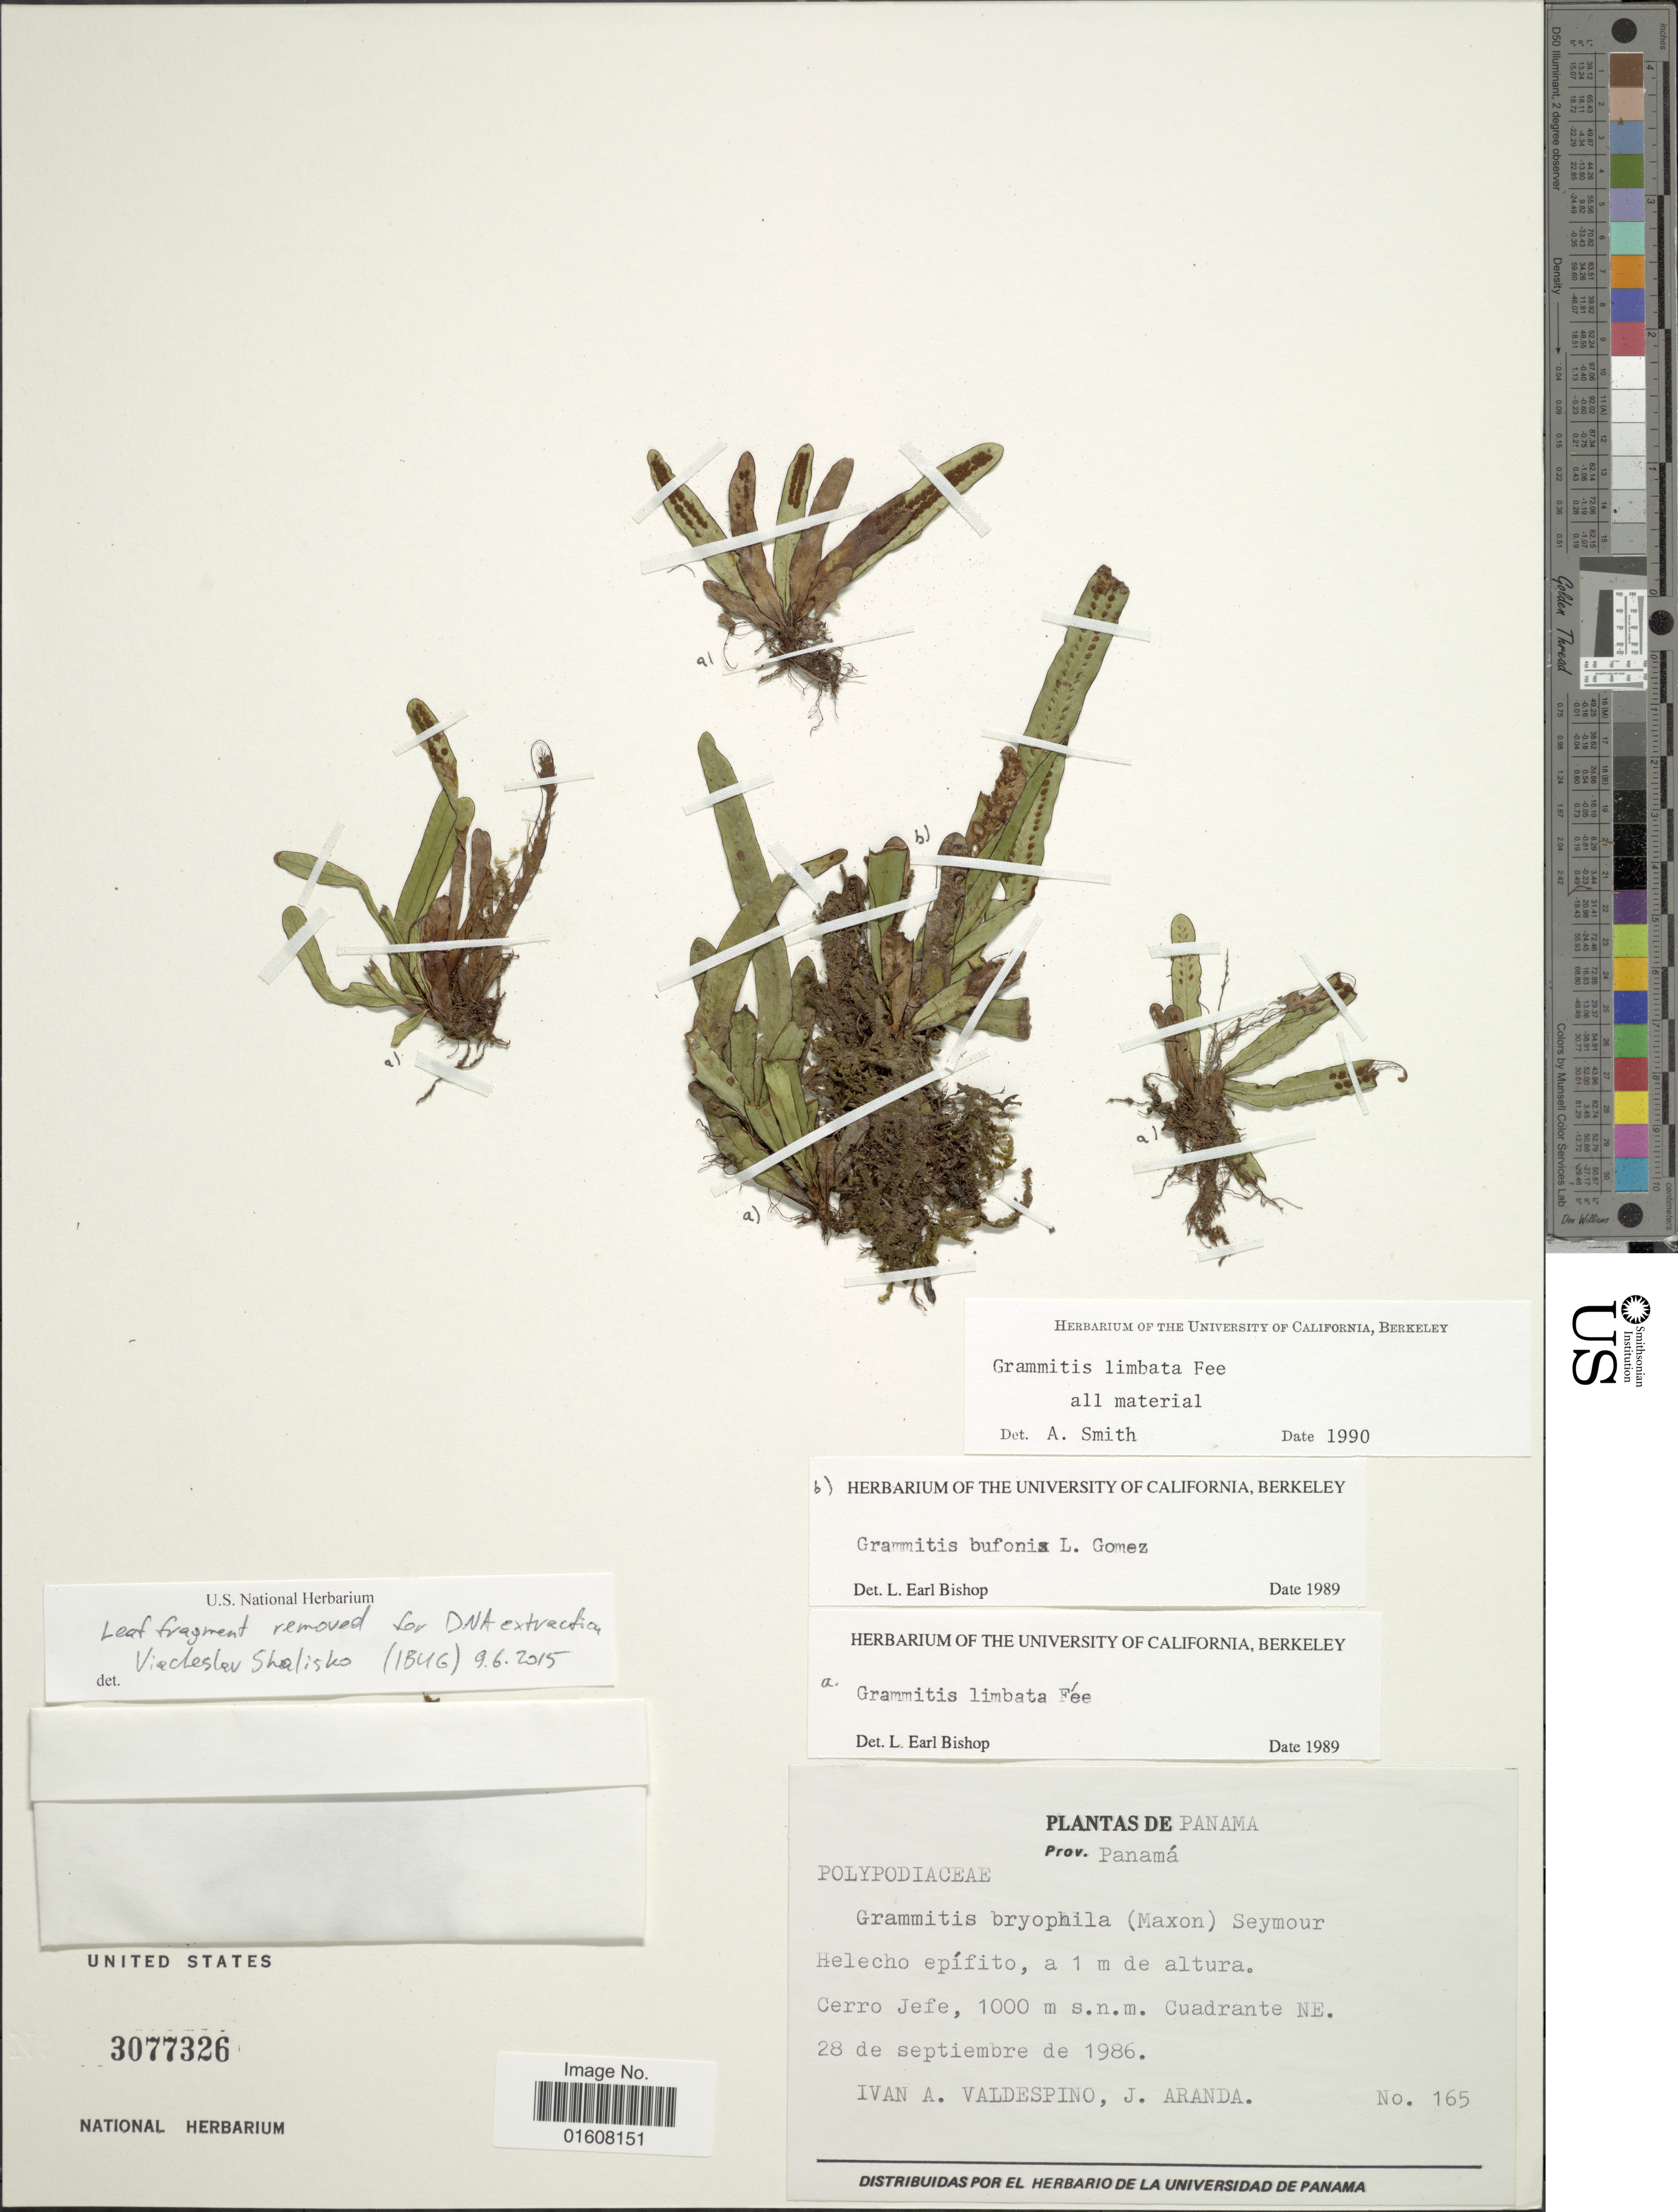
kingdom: Plantae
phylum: Tracheophyta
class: Polypodiopsida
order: Polypodiales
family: Polypodiaceae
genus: Grammitis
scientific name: Grammitis limbata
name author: Fée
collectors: I. A. Valdespino & J. Aranda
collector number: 165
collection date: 1986-09-28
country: Panama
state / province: Panamá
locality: Cerro Jefe. Cuadrante NE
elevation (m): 1000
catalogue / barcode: US 3077326